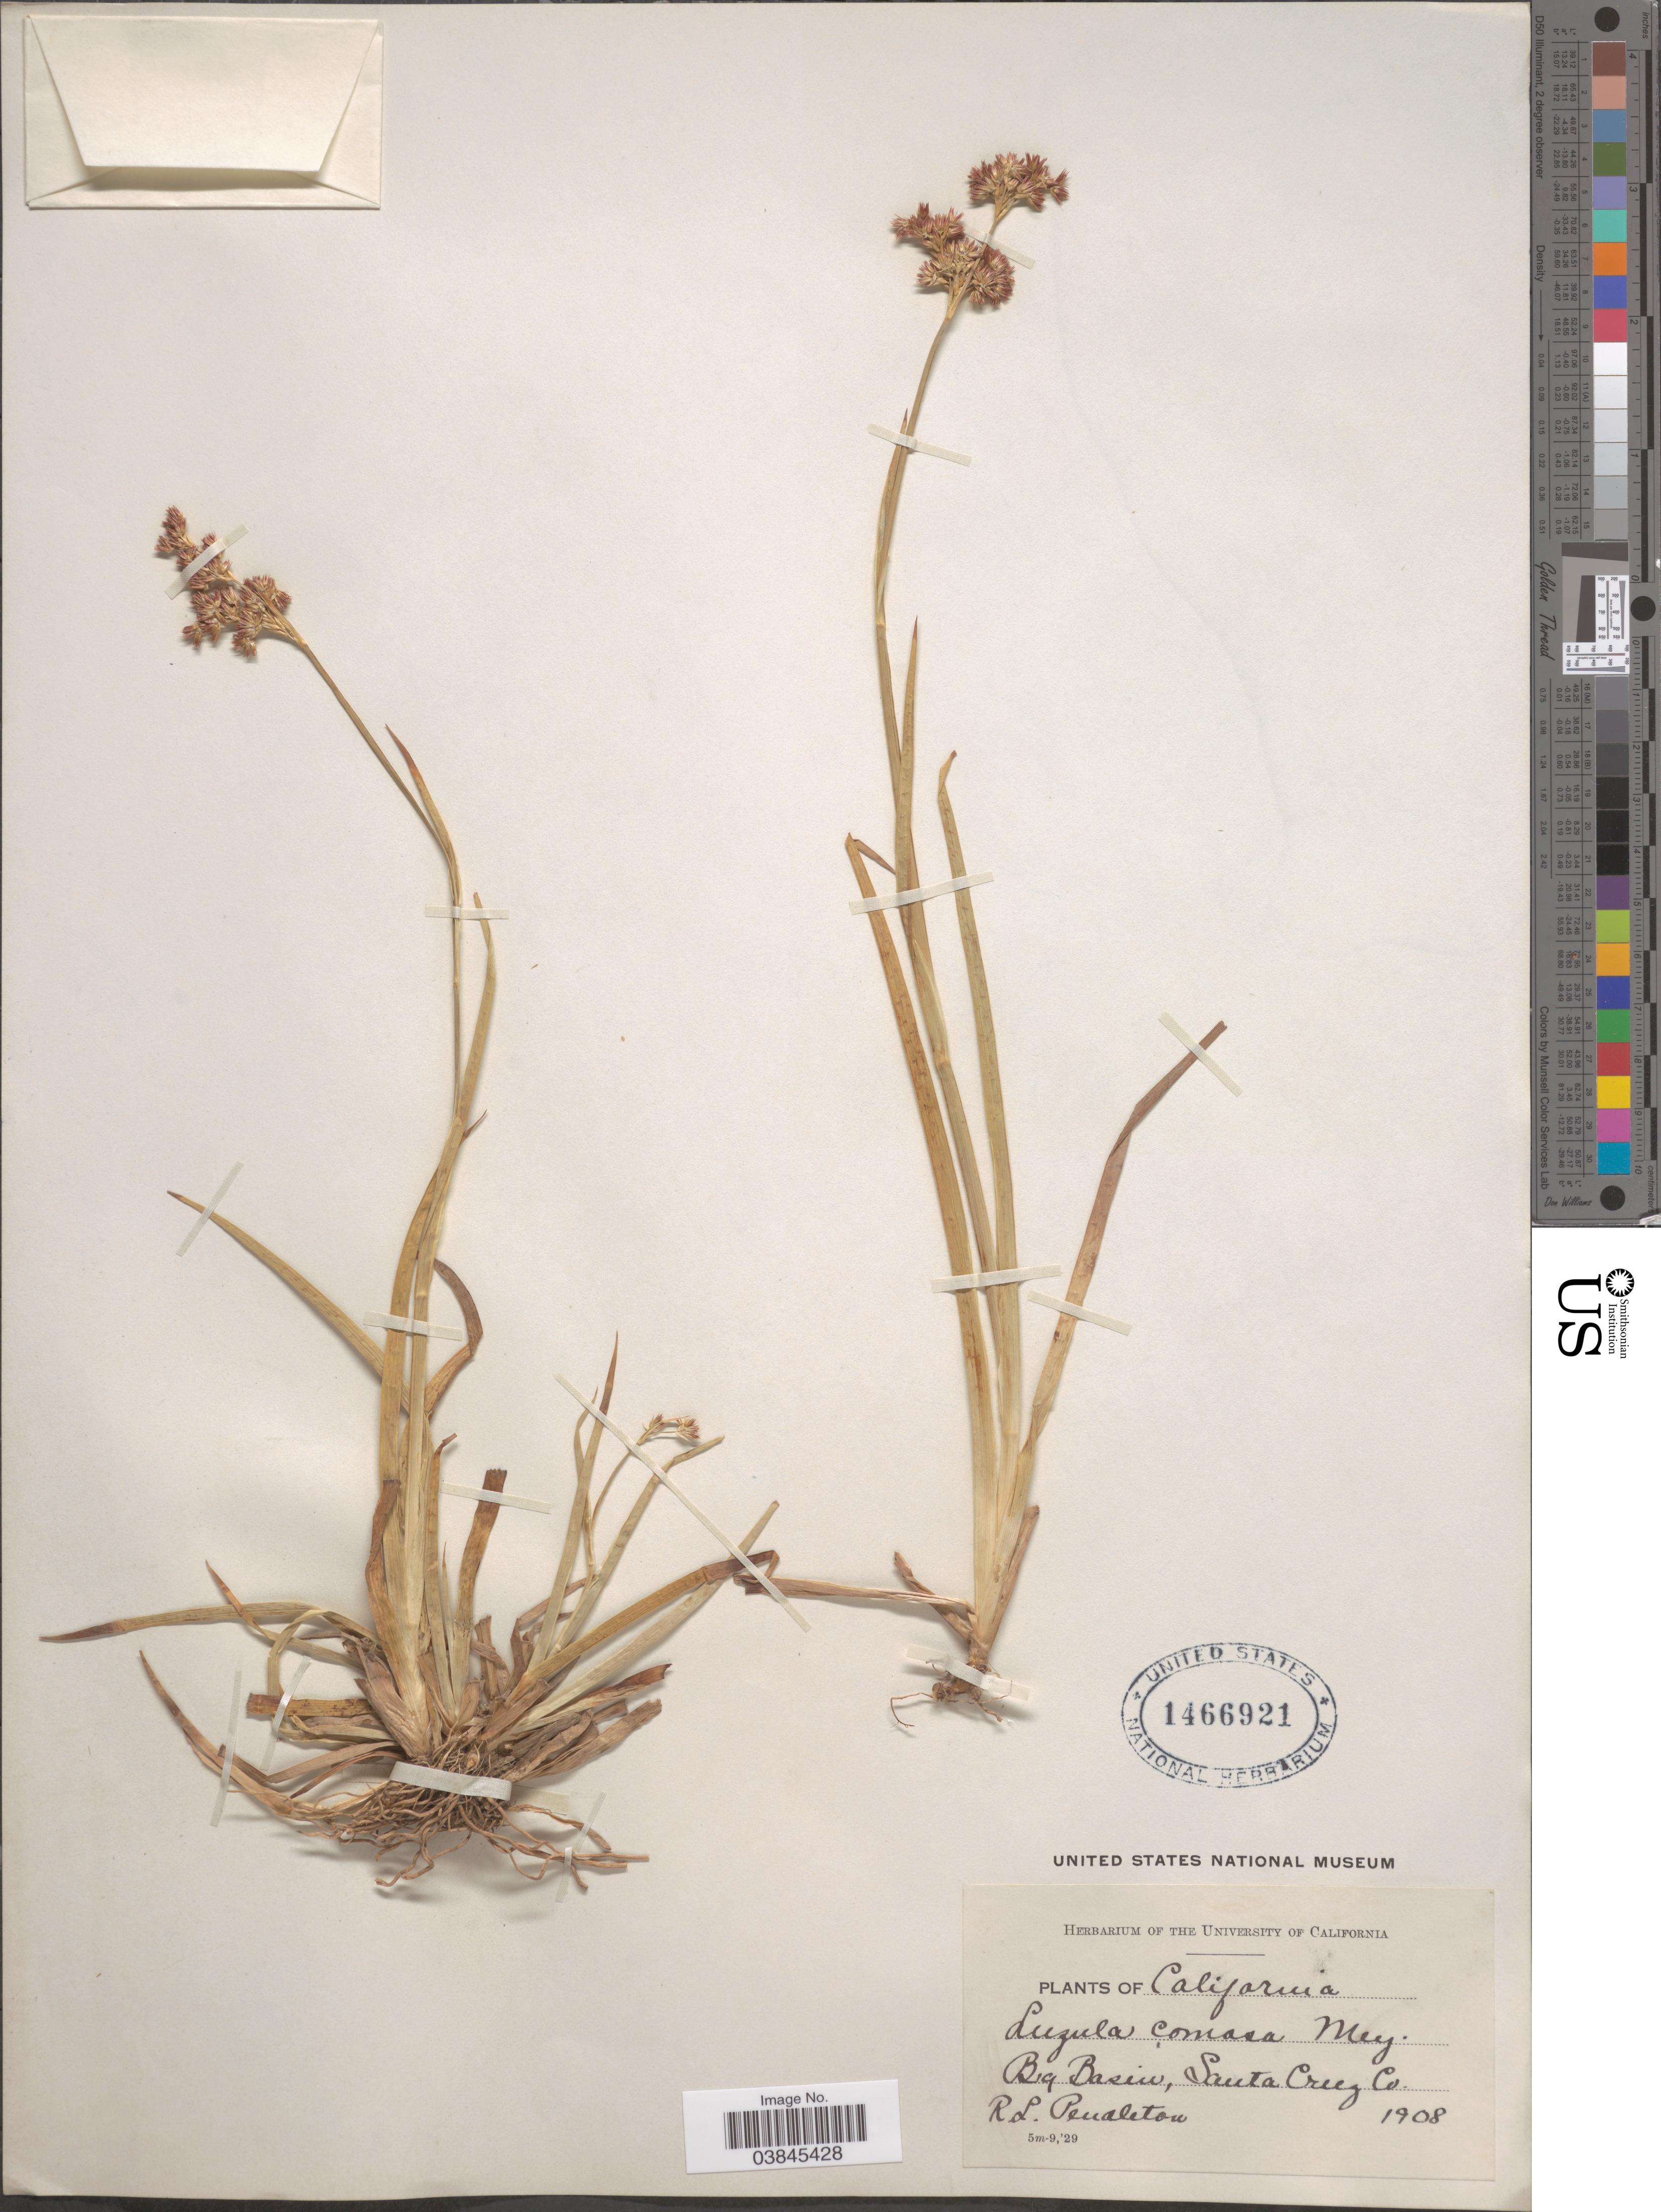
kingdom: Plantae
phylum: Tracheophyta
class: Liliopsida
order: Poales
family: Juncaceae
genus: Luzula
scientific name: Luzula campestris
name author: (L.) DC.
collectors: R. Pendleton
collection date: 1908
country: United States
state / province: California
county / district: Santa Cruz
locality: Big Basin, Santa Cruz Co.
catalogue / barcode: US 1466921